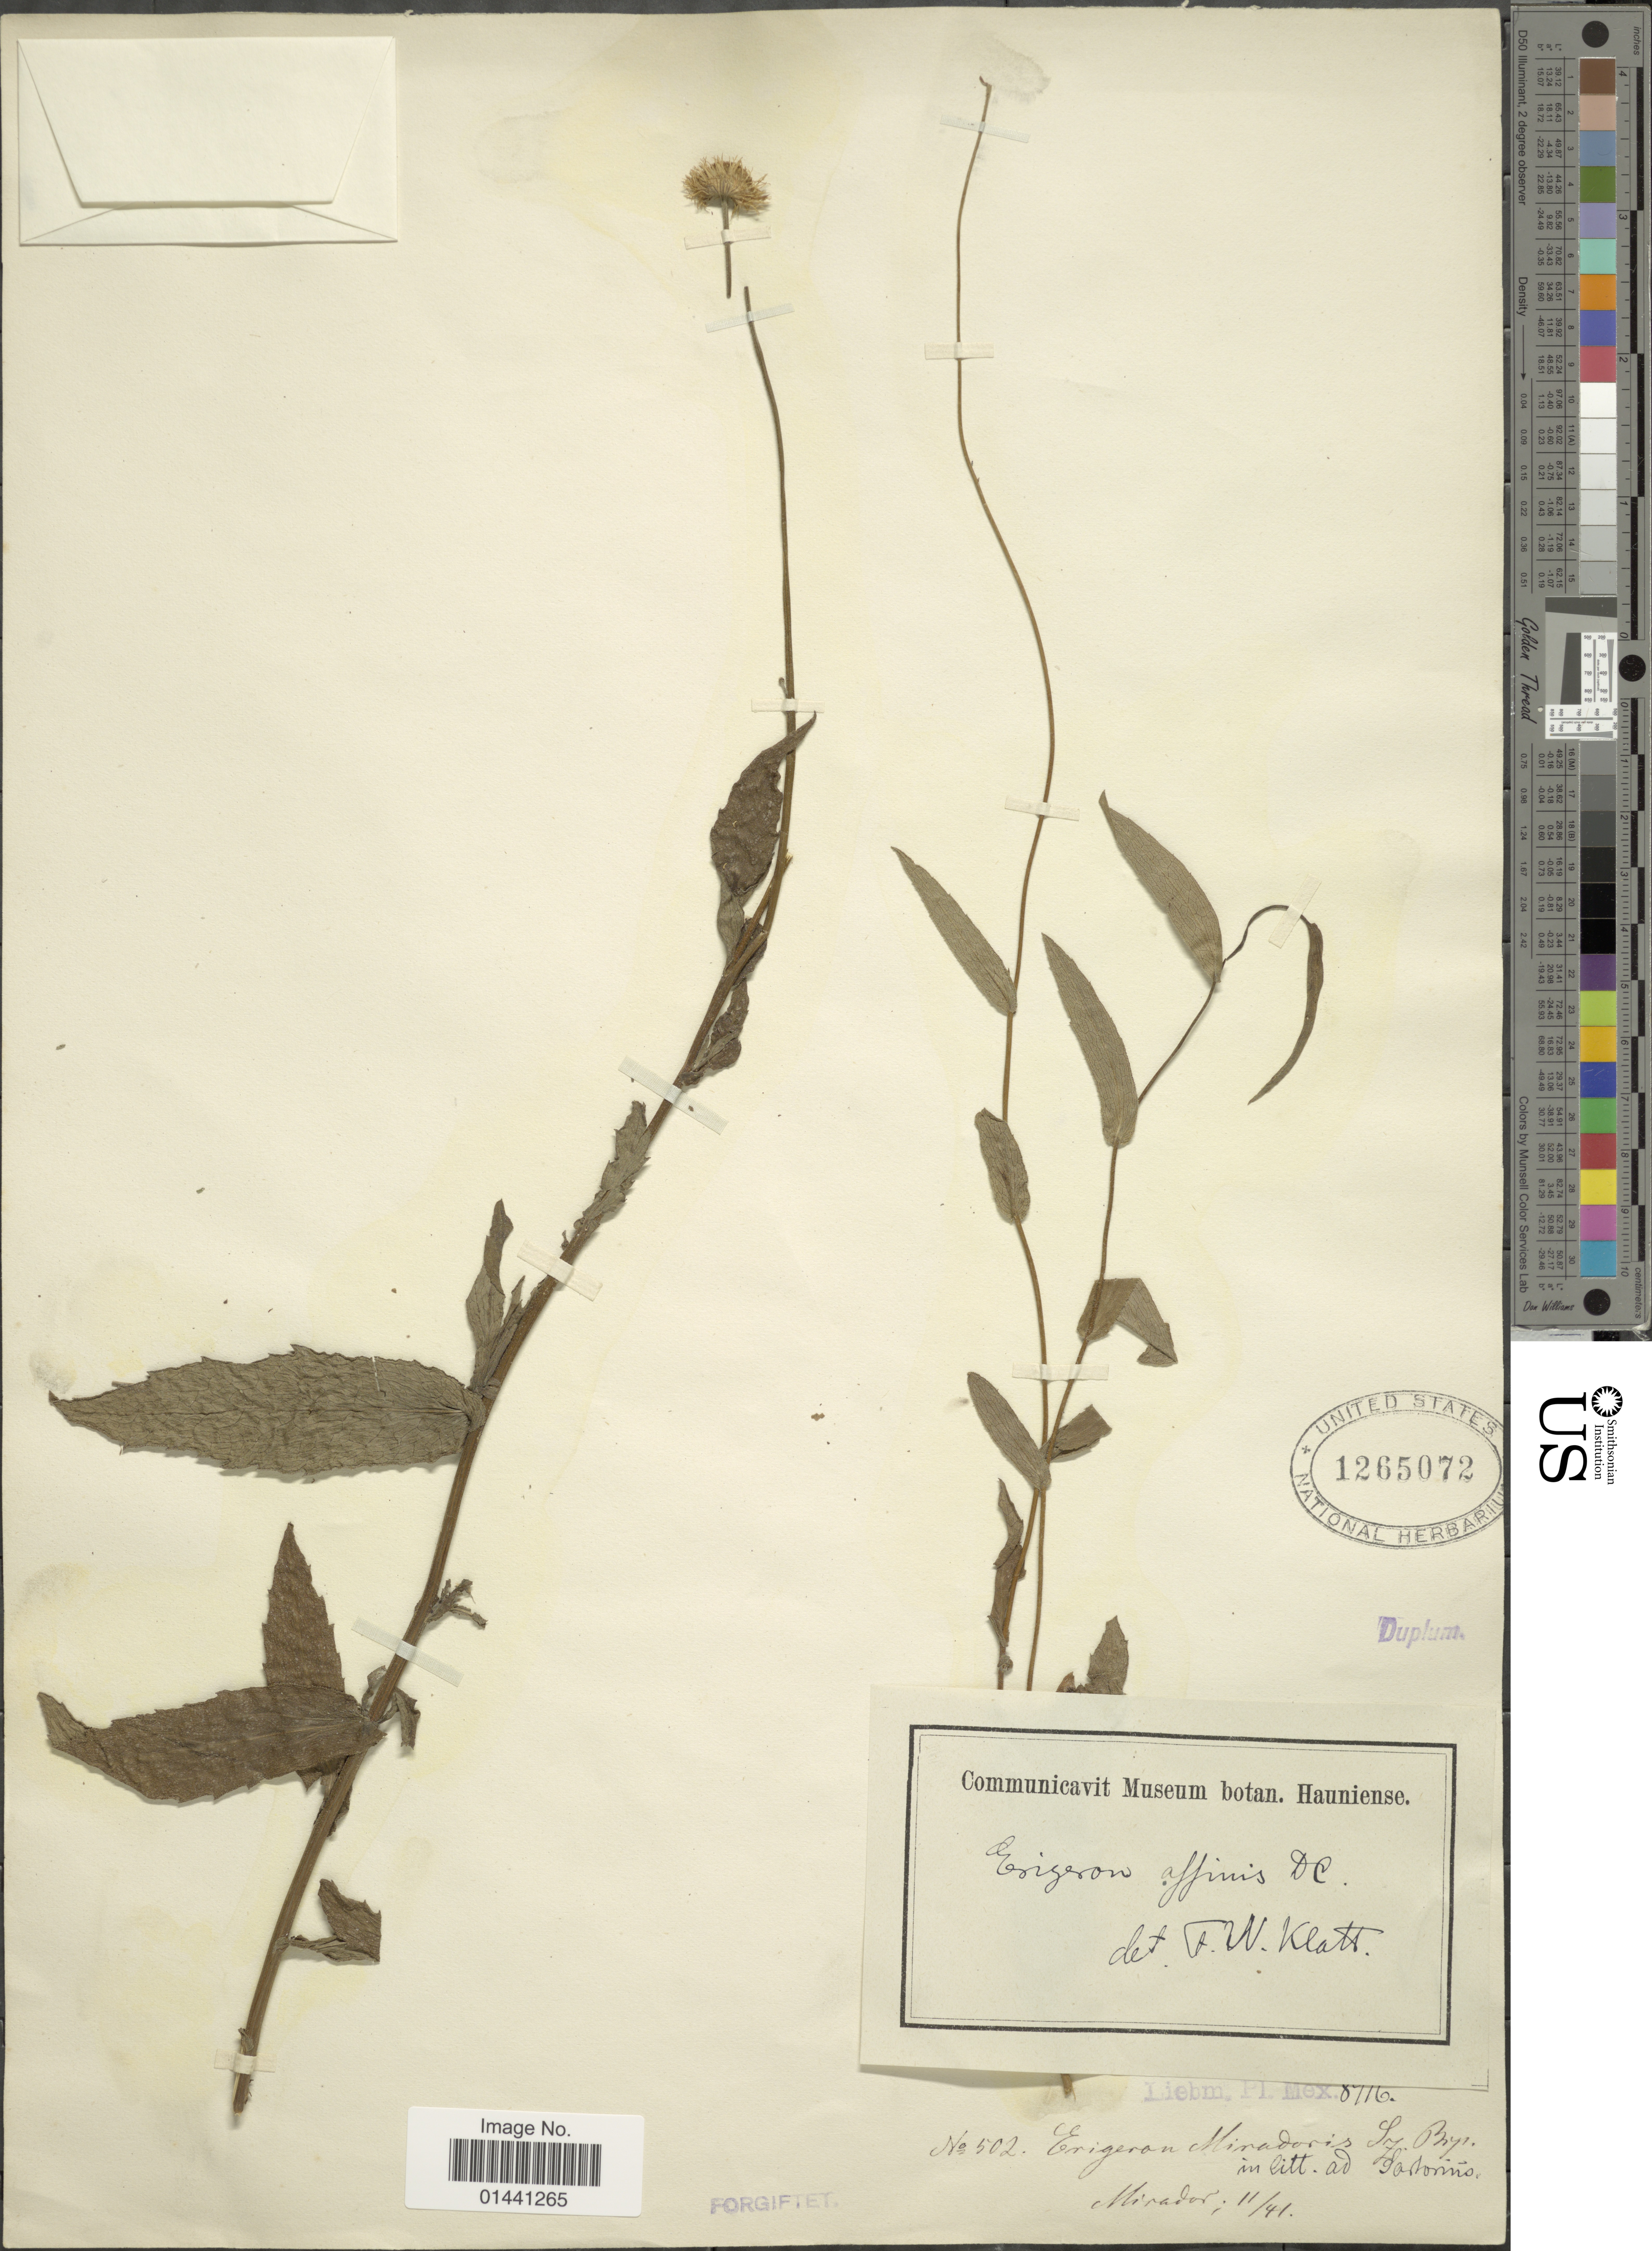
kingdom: Plantae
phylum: Tracheophyta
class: Magnoliopsida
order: Asterales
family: Asteraceae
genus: Erigeron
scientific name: Erigeron affinis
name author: V.M. Badillo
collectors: Liebmann, --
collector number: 502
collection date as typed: Transcribed d/m/y: /11/41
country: Mexico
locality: Mirador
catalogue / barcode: US 1265072